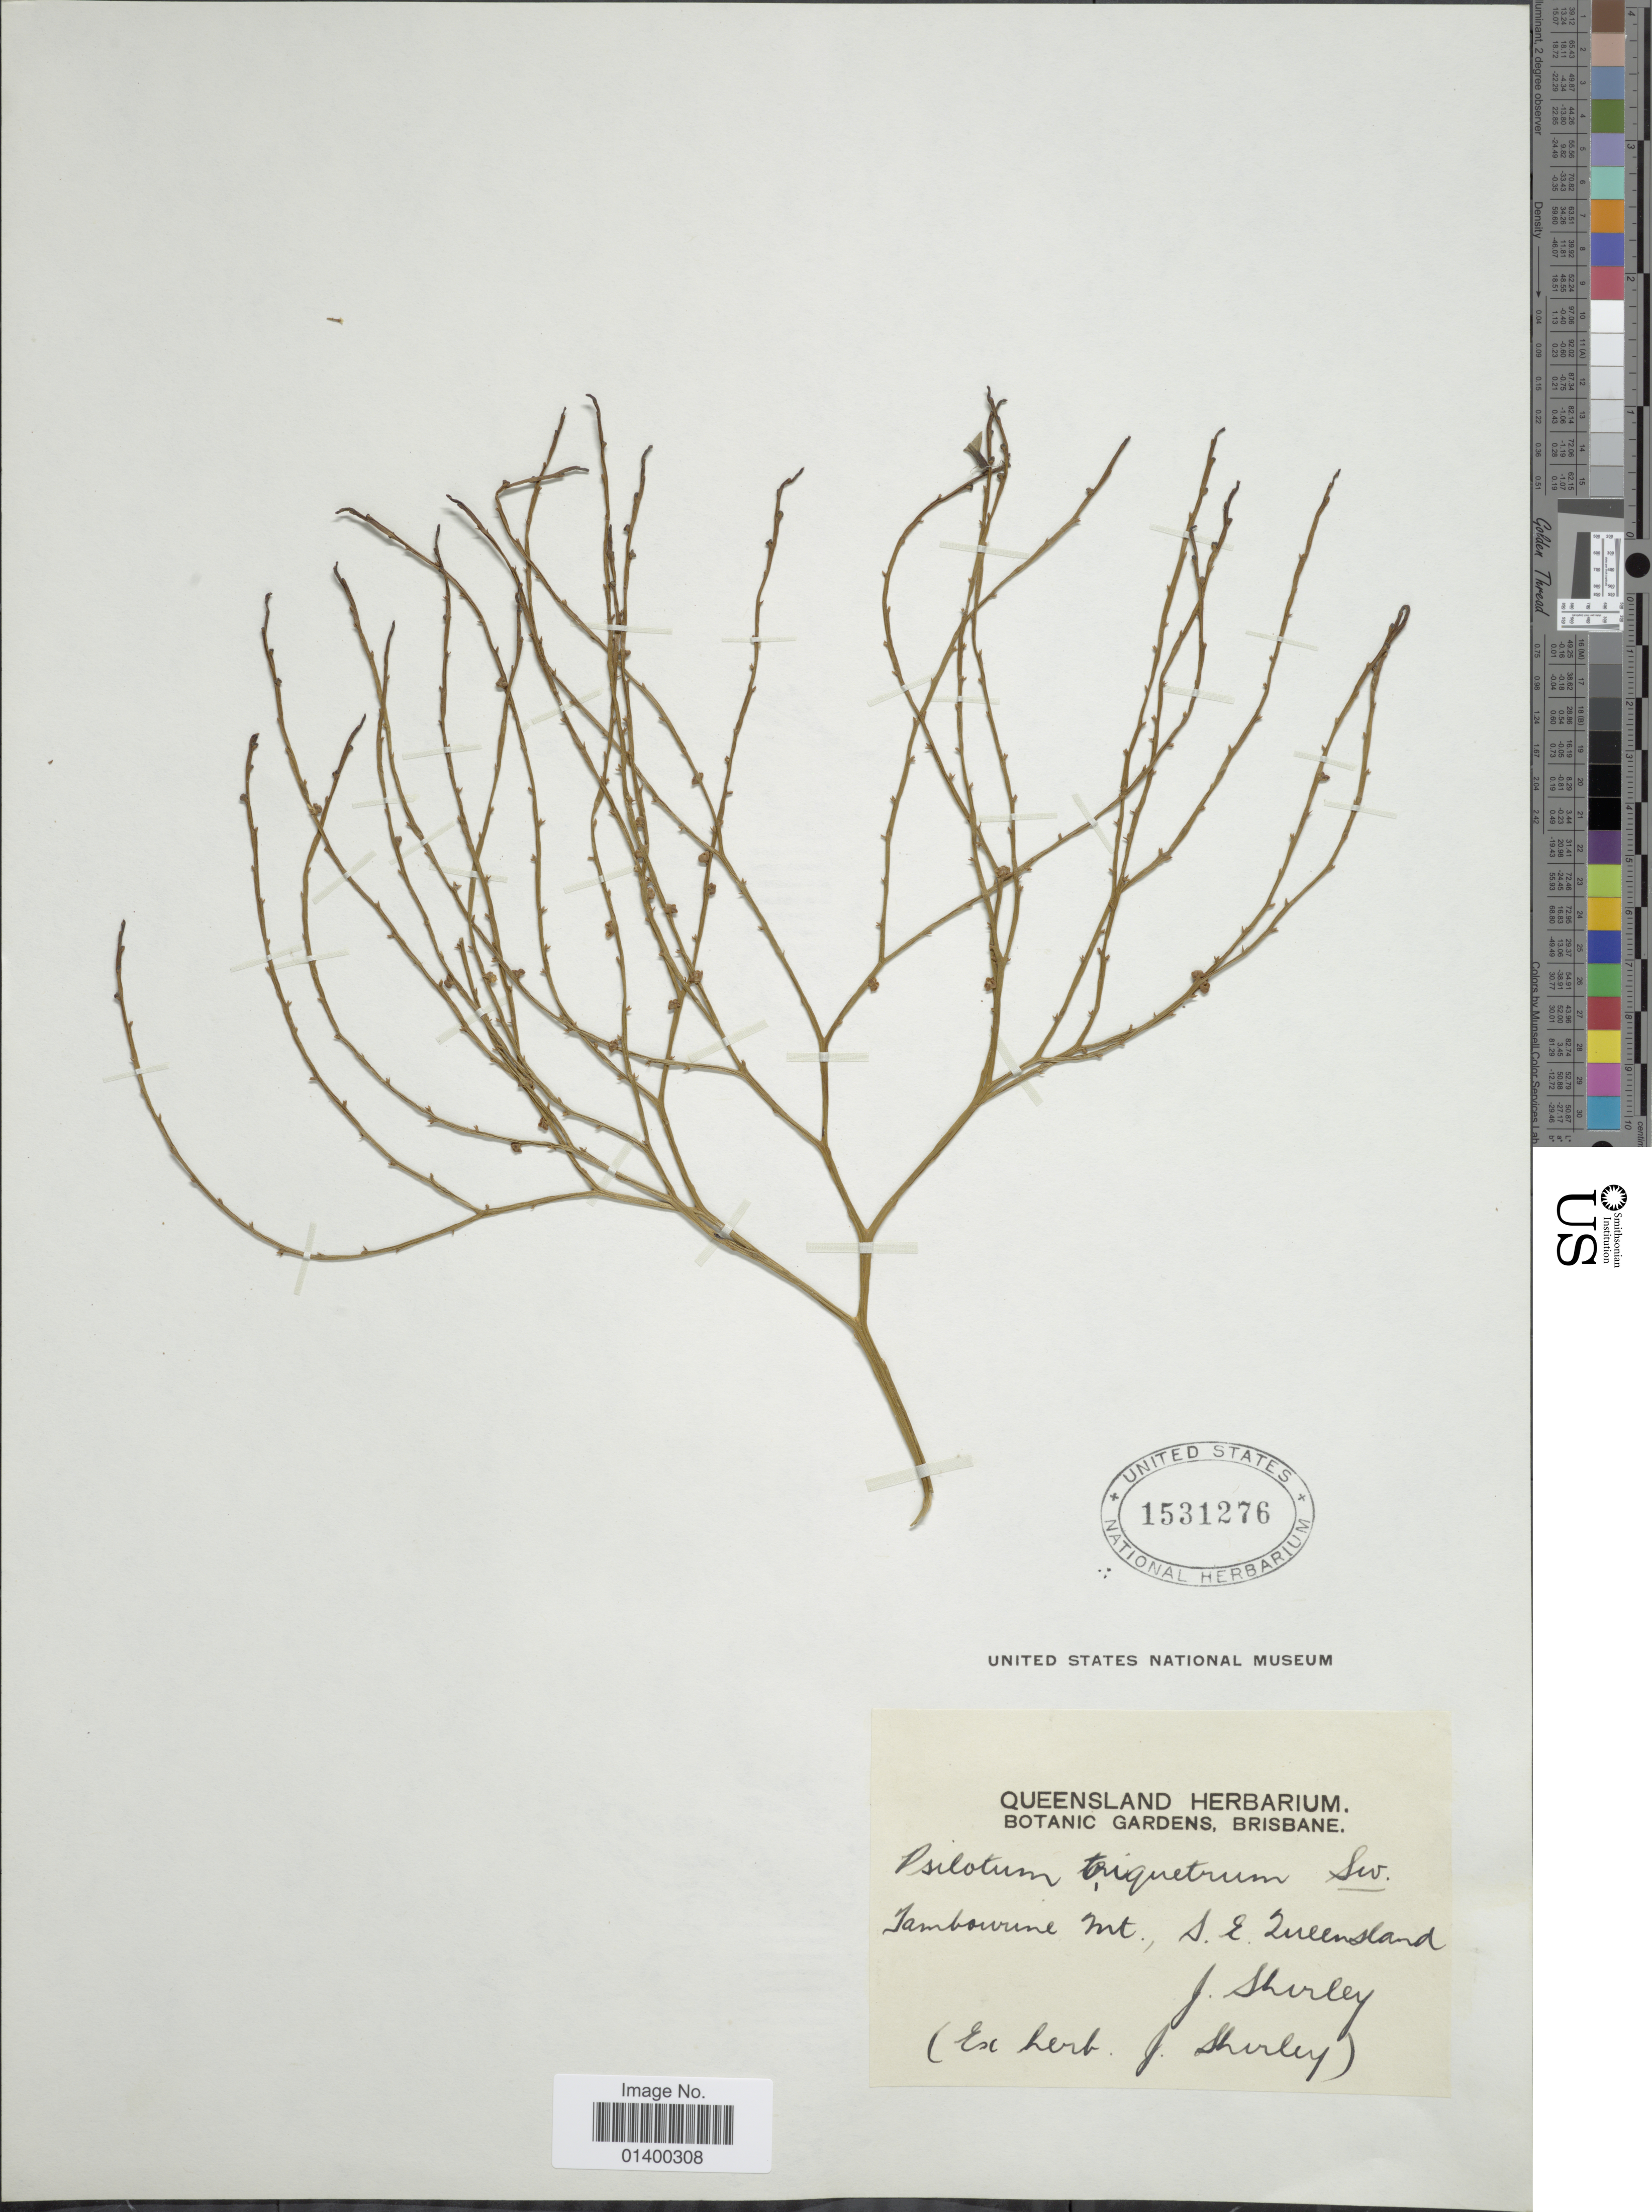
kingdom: Plantae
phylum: Tracheophyta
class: Polypodiopsida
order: Psilotales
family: Psilotaceae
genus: Psilotum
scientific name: Psilotum nudum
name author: (L.) P. Beauv.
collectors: J. Shirley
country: Australia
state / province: Queensland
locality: Tamborine Mt., S.E. Queensland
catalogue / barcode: US 1531276